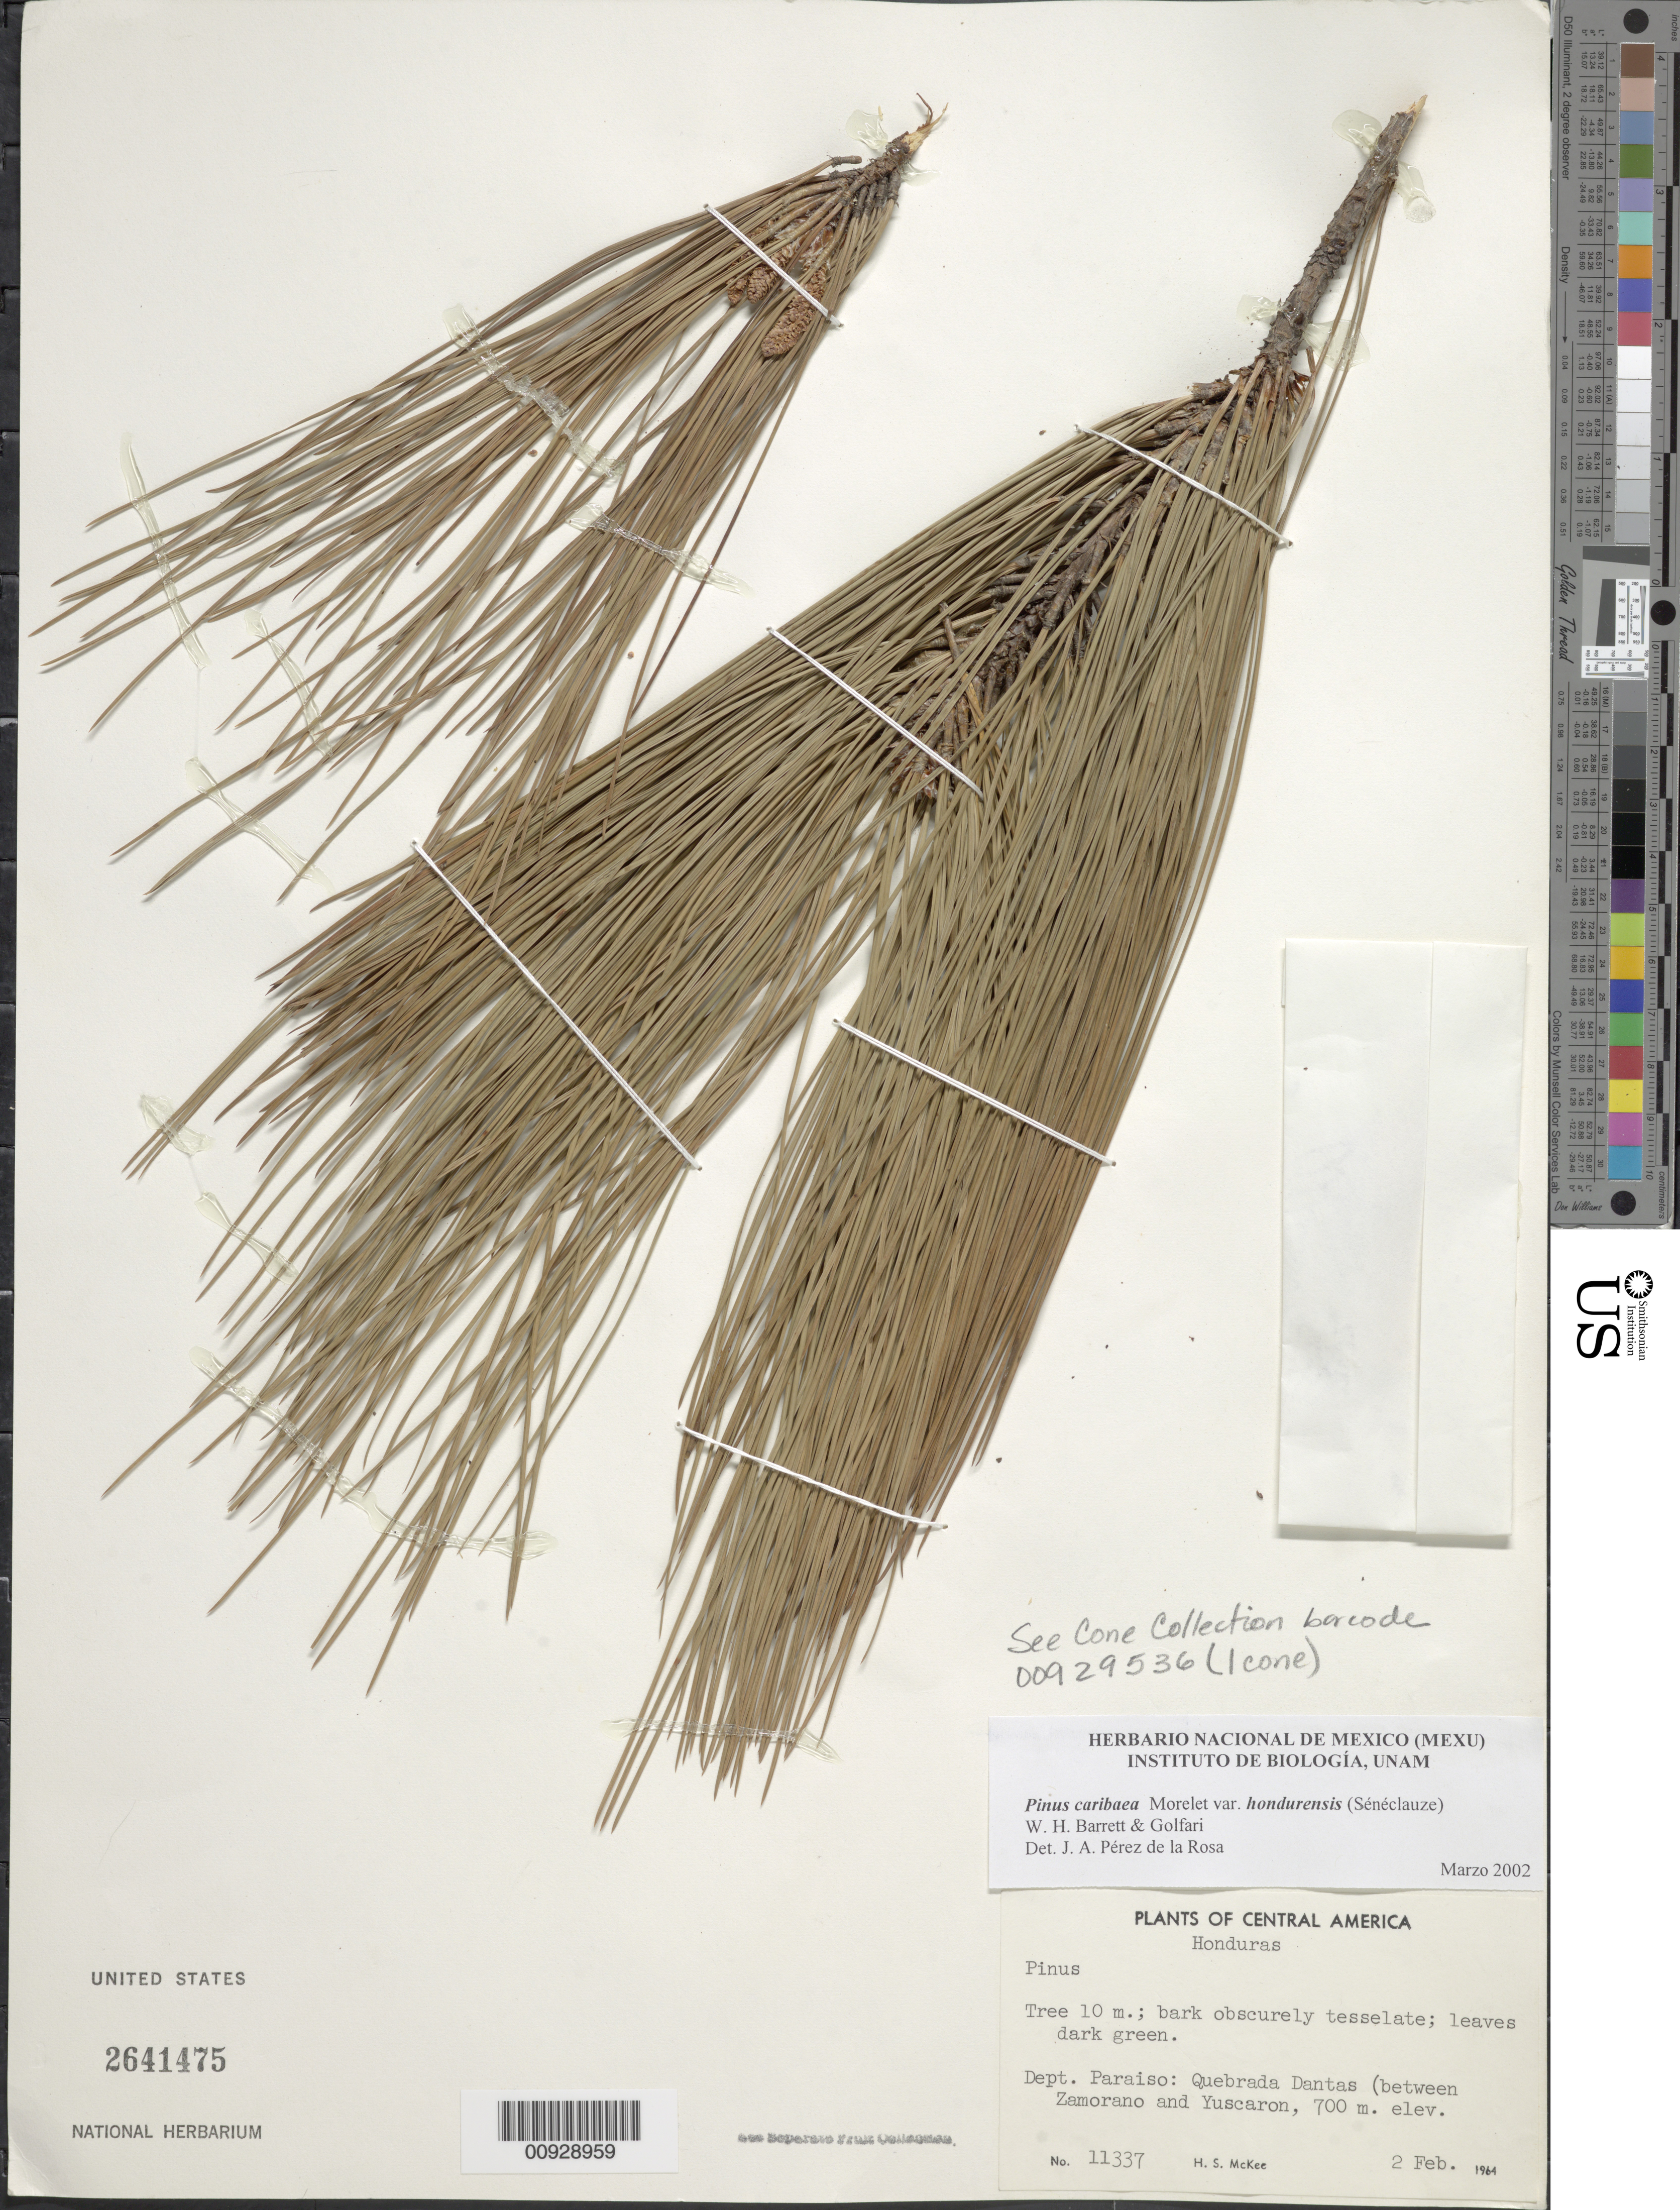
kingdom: Plantae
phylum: Tracheophyta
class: Pinopsida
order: Pinales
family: Pinaceae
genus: Pinus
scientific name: Pinus caribaea var. hondurensis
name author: (Sénécl.) W.H.G. Barrett & Golfari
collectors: H. S. McKee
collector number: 11337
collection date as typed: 02 Feb 1964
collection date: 1964-02-02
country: Honduras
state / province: El Paraíso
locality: Quebrada Dantas (between Zamorano and Yuscaron).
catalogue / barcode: US 2641475